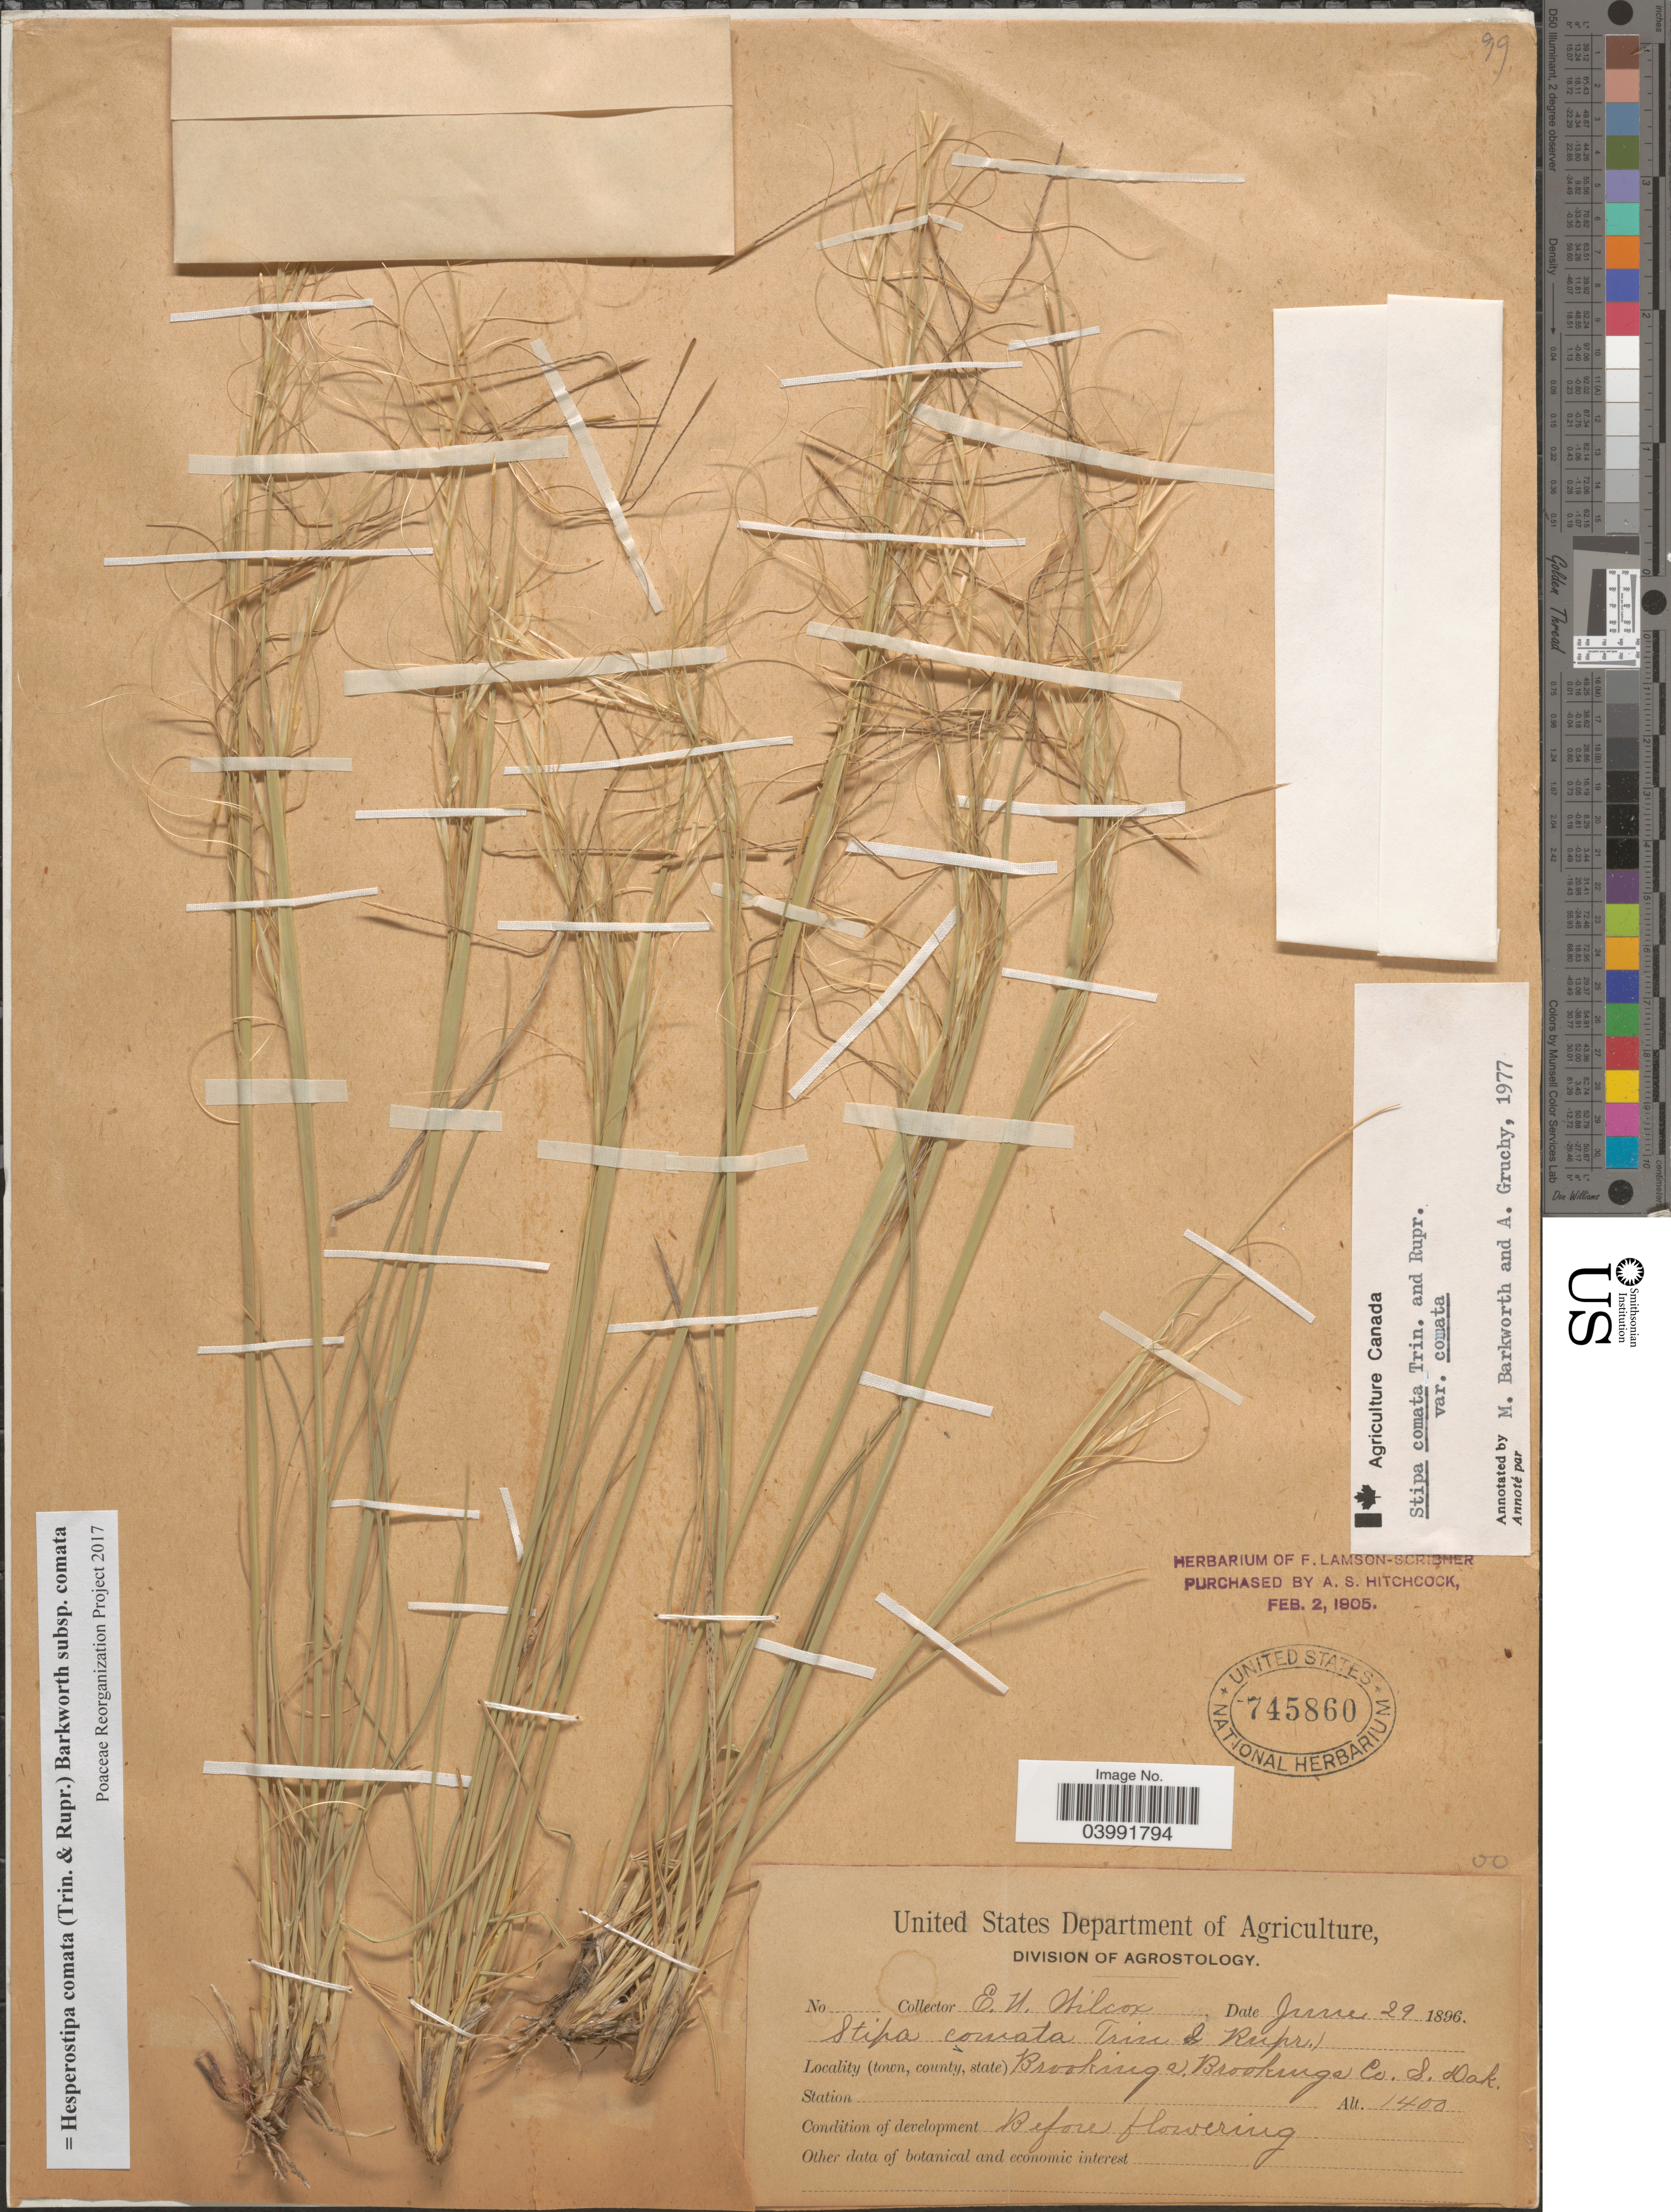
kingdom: Plantae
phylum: Tracheophyta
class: Liliopsida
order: Poales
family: Poaceae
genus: Hesperostipa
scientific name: Hesperostipa comata subsp. comata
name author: (Trin. & Rupr.) Barkworth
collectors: E. Wilcox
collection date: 1896-06-29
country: United States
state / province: South Dakota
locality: Brookings. Brookings Co.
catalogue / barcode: US 745860